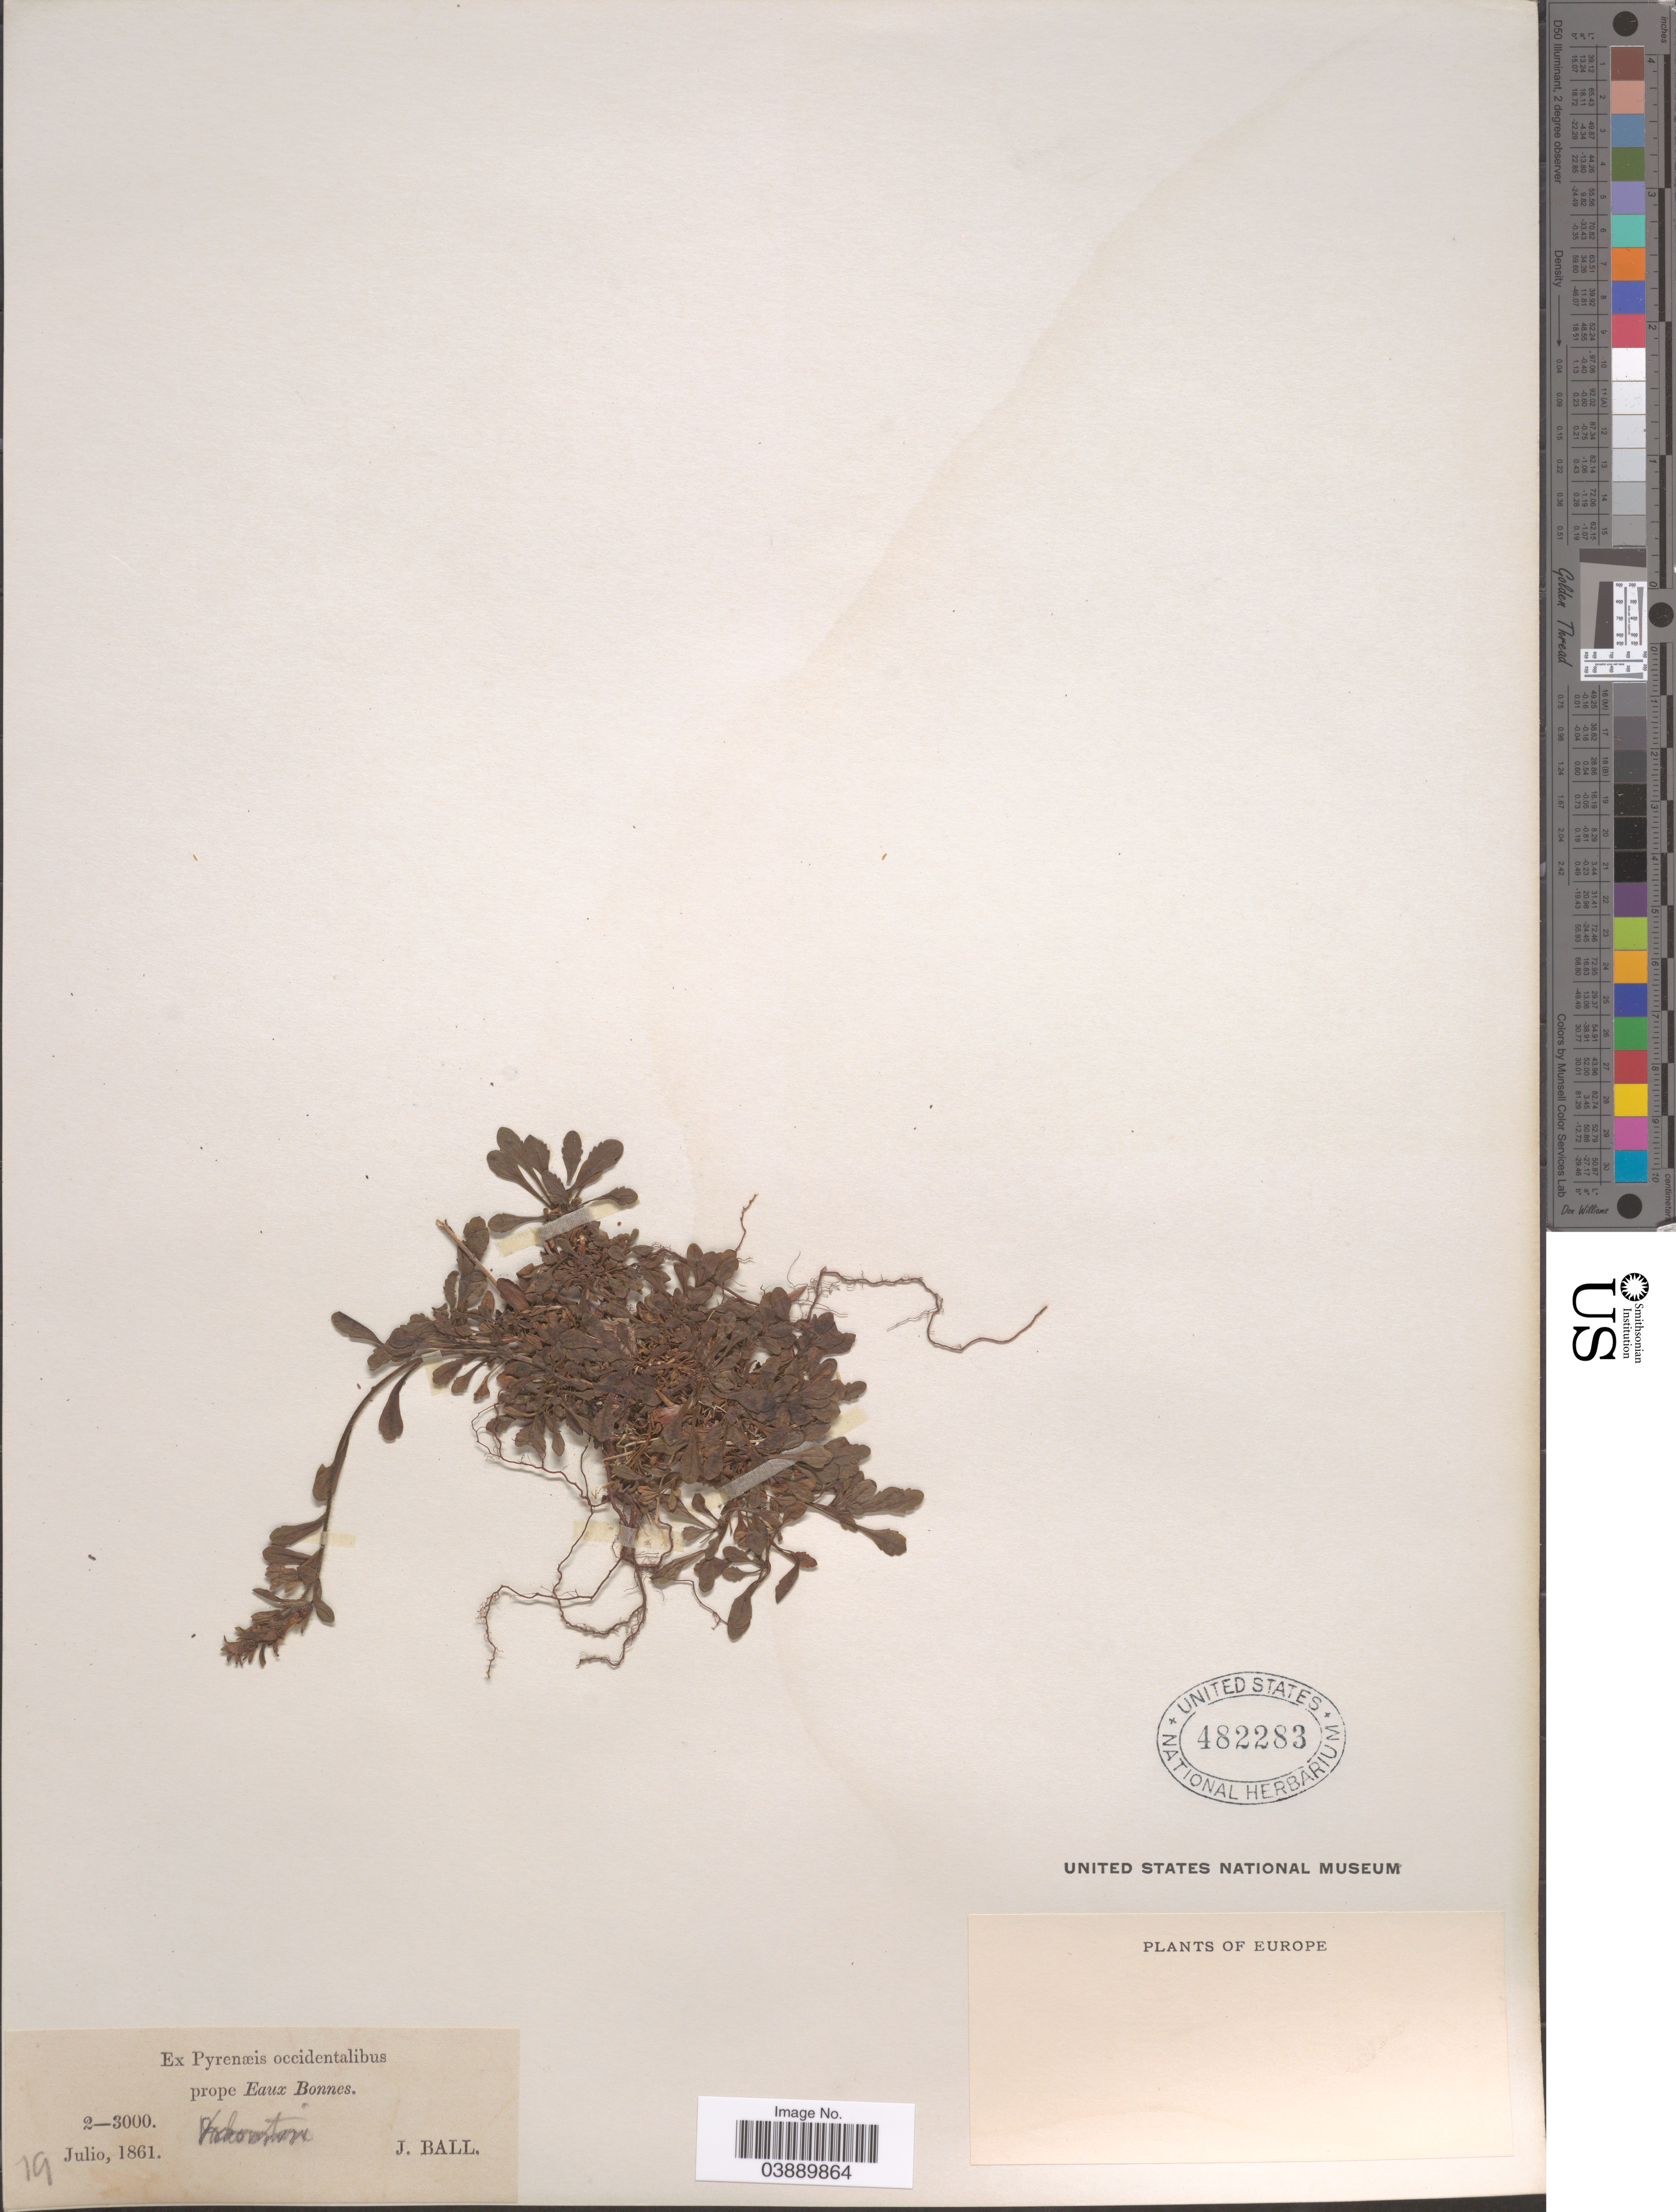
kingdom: Plantae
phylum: Tracheophyta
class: Magnoliopsida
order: Lamiales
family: Scrophulariaceae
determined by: Albach, Dirk C.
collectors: J. Ball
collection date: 1861-07-19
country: France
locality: Ex Pyrenæis occidentalibus prope Eaux Bonnes. Europe.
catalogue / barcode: US 482283